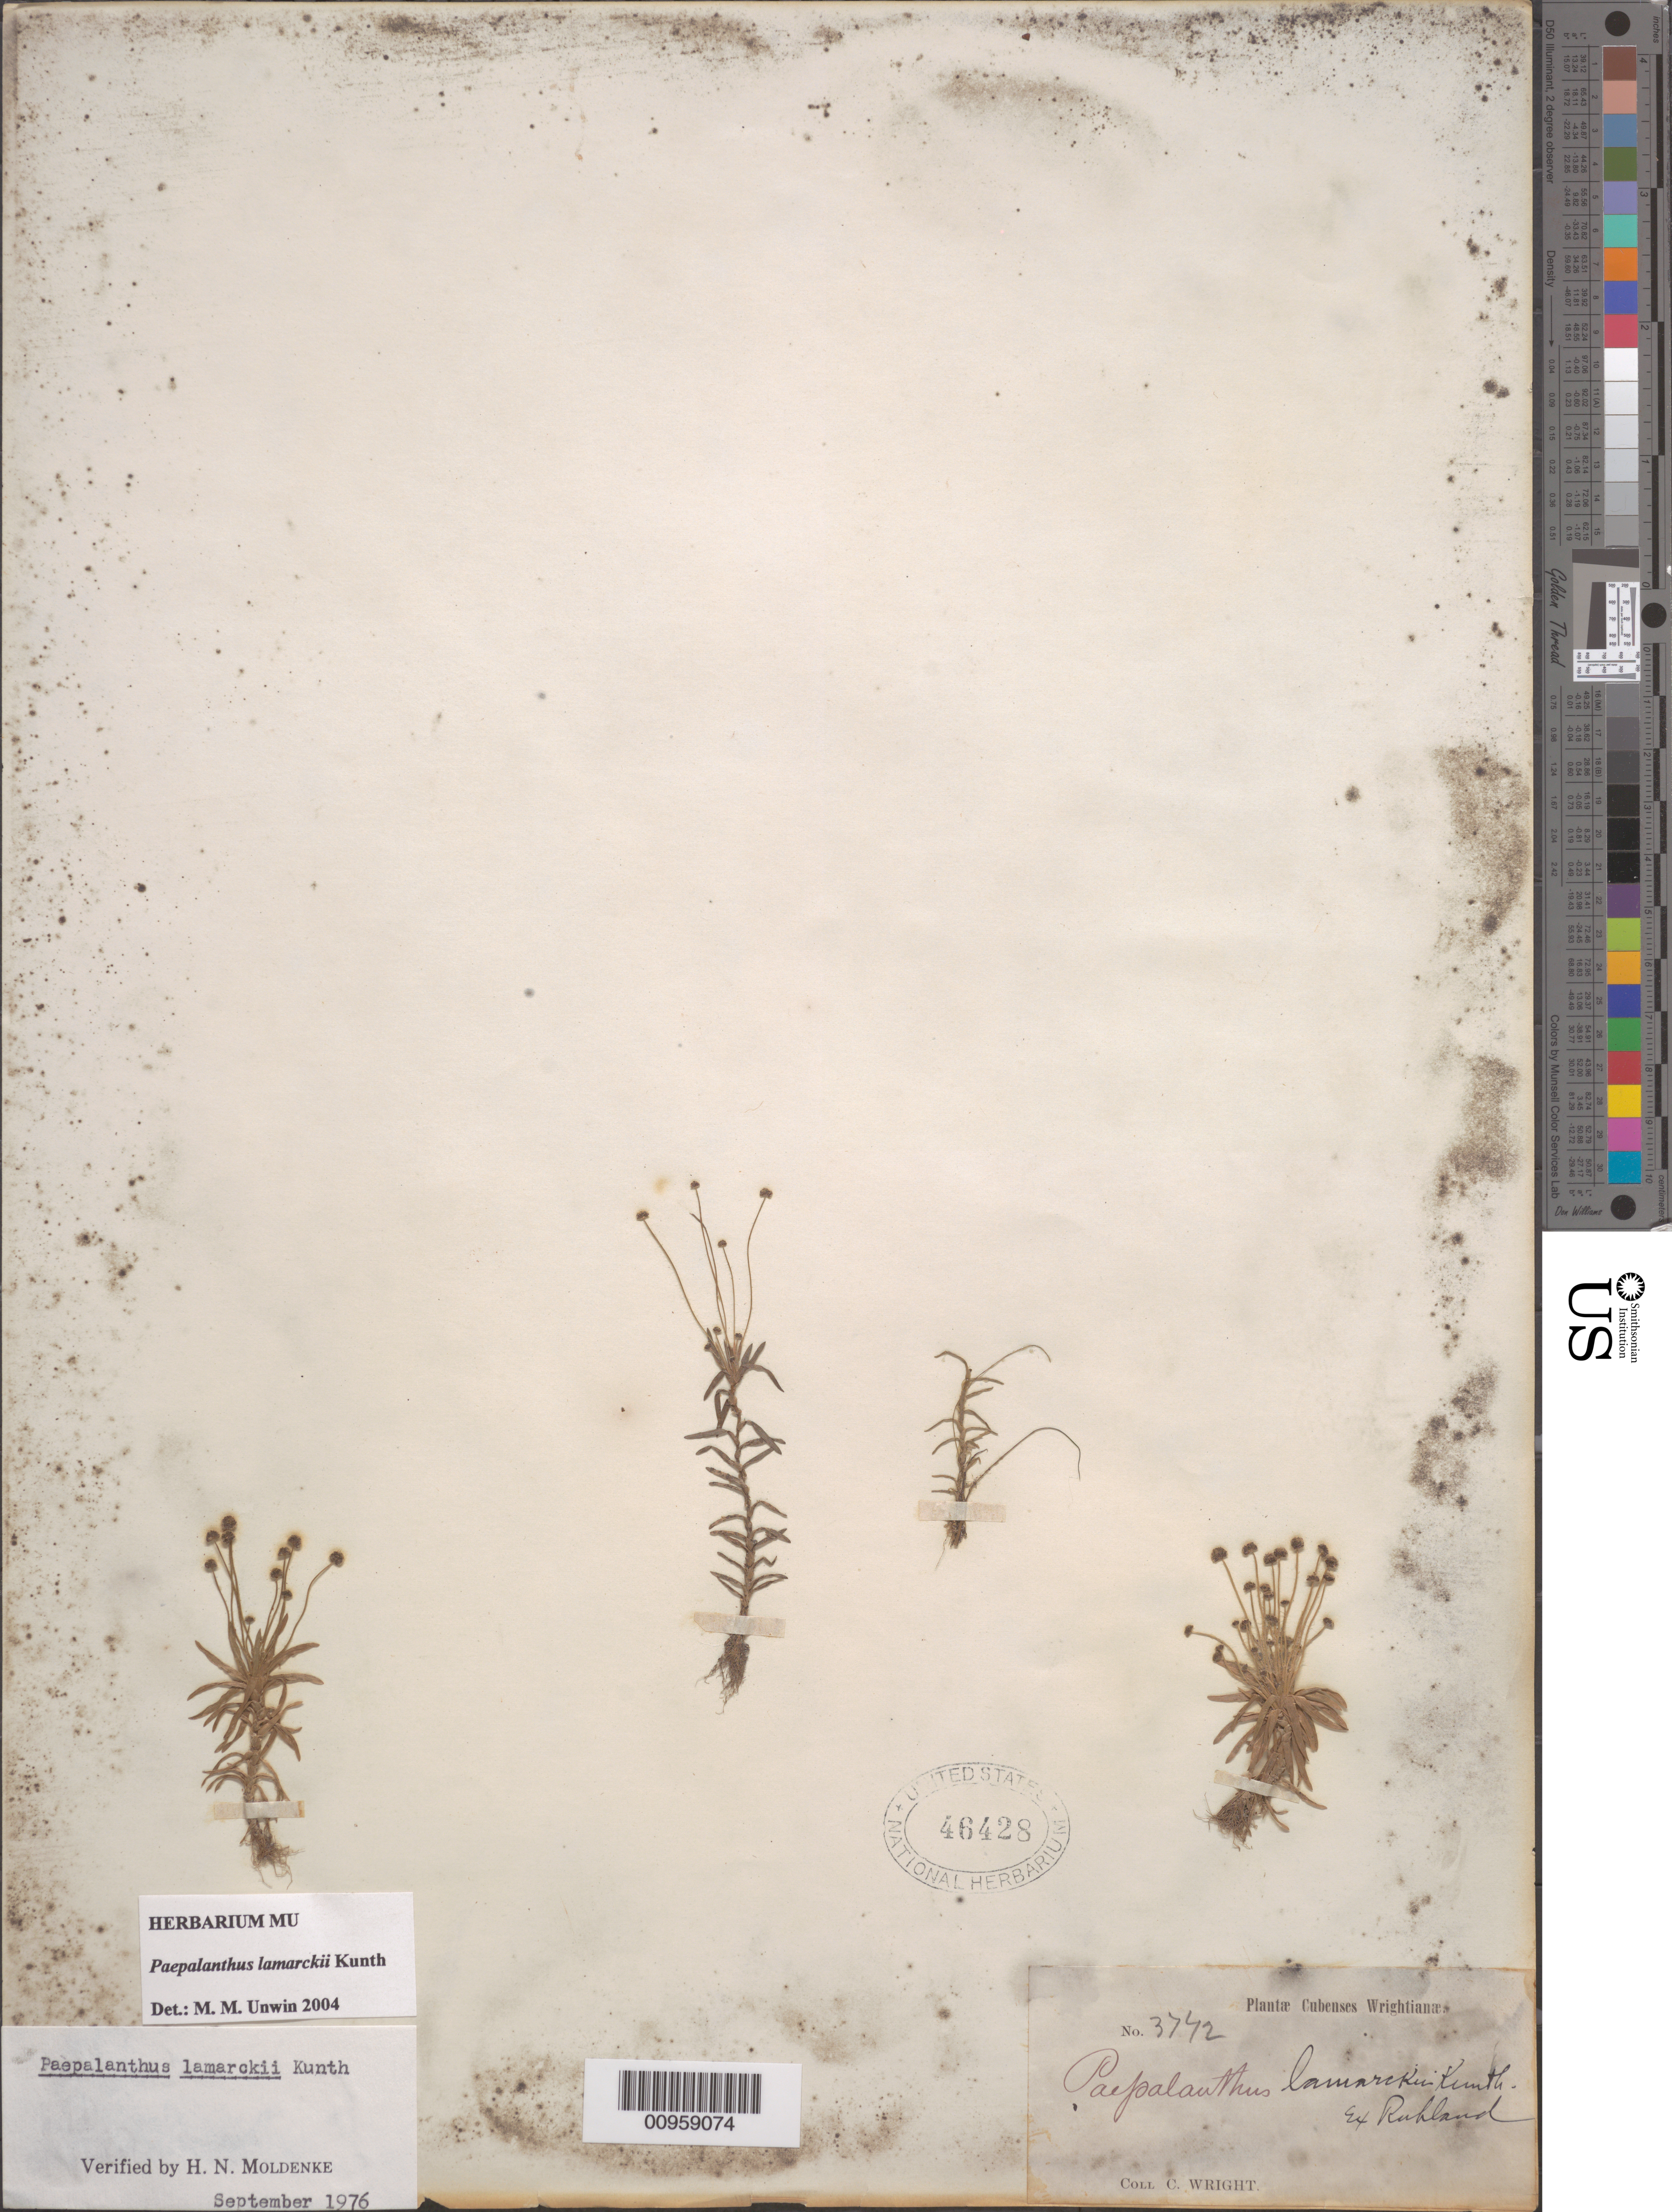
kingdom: Plantae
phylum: Tracheophyta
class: Liliopsida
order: Poales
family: Eriocaulaceae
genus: Paepalanthus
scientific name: Paepalanthus lamarckii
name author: Kunth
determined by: Unwin, M. M.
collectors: C. Wright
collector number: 3742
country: Cuba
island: Cuba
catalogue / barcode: US 46428